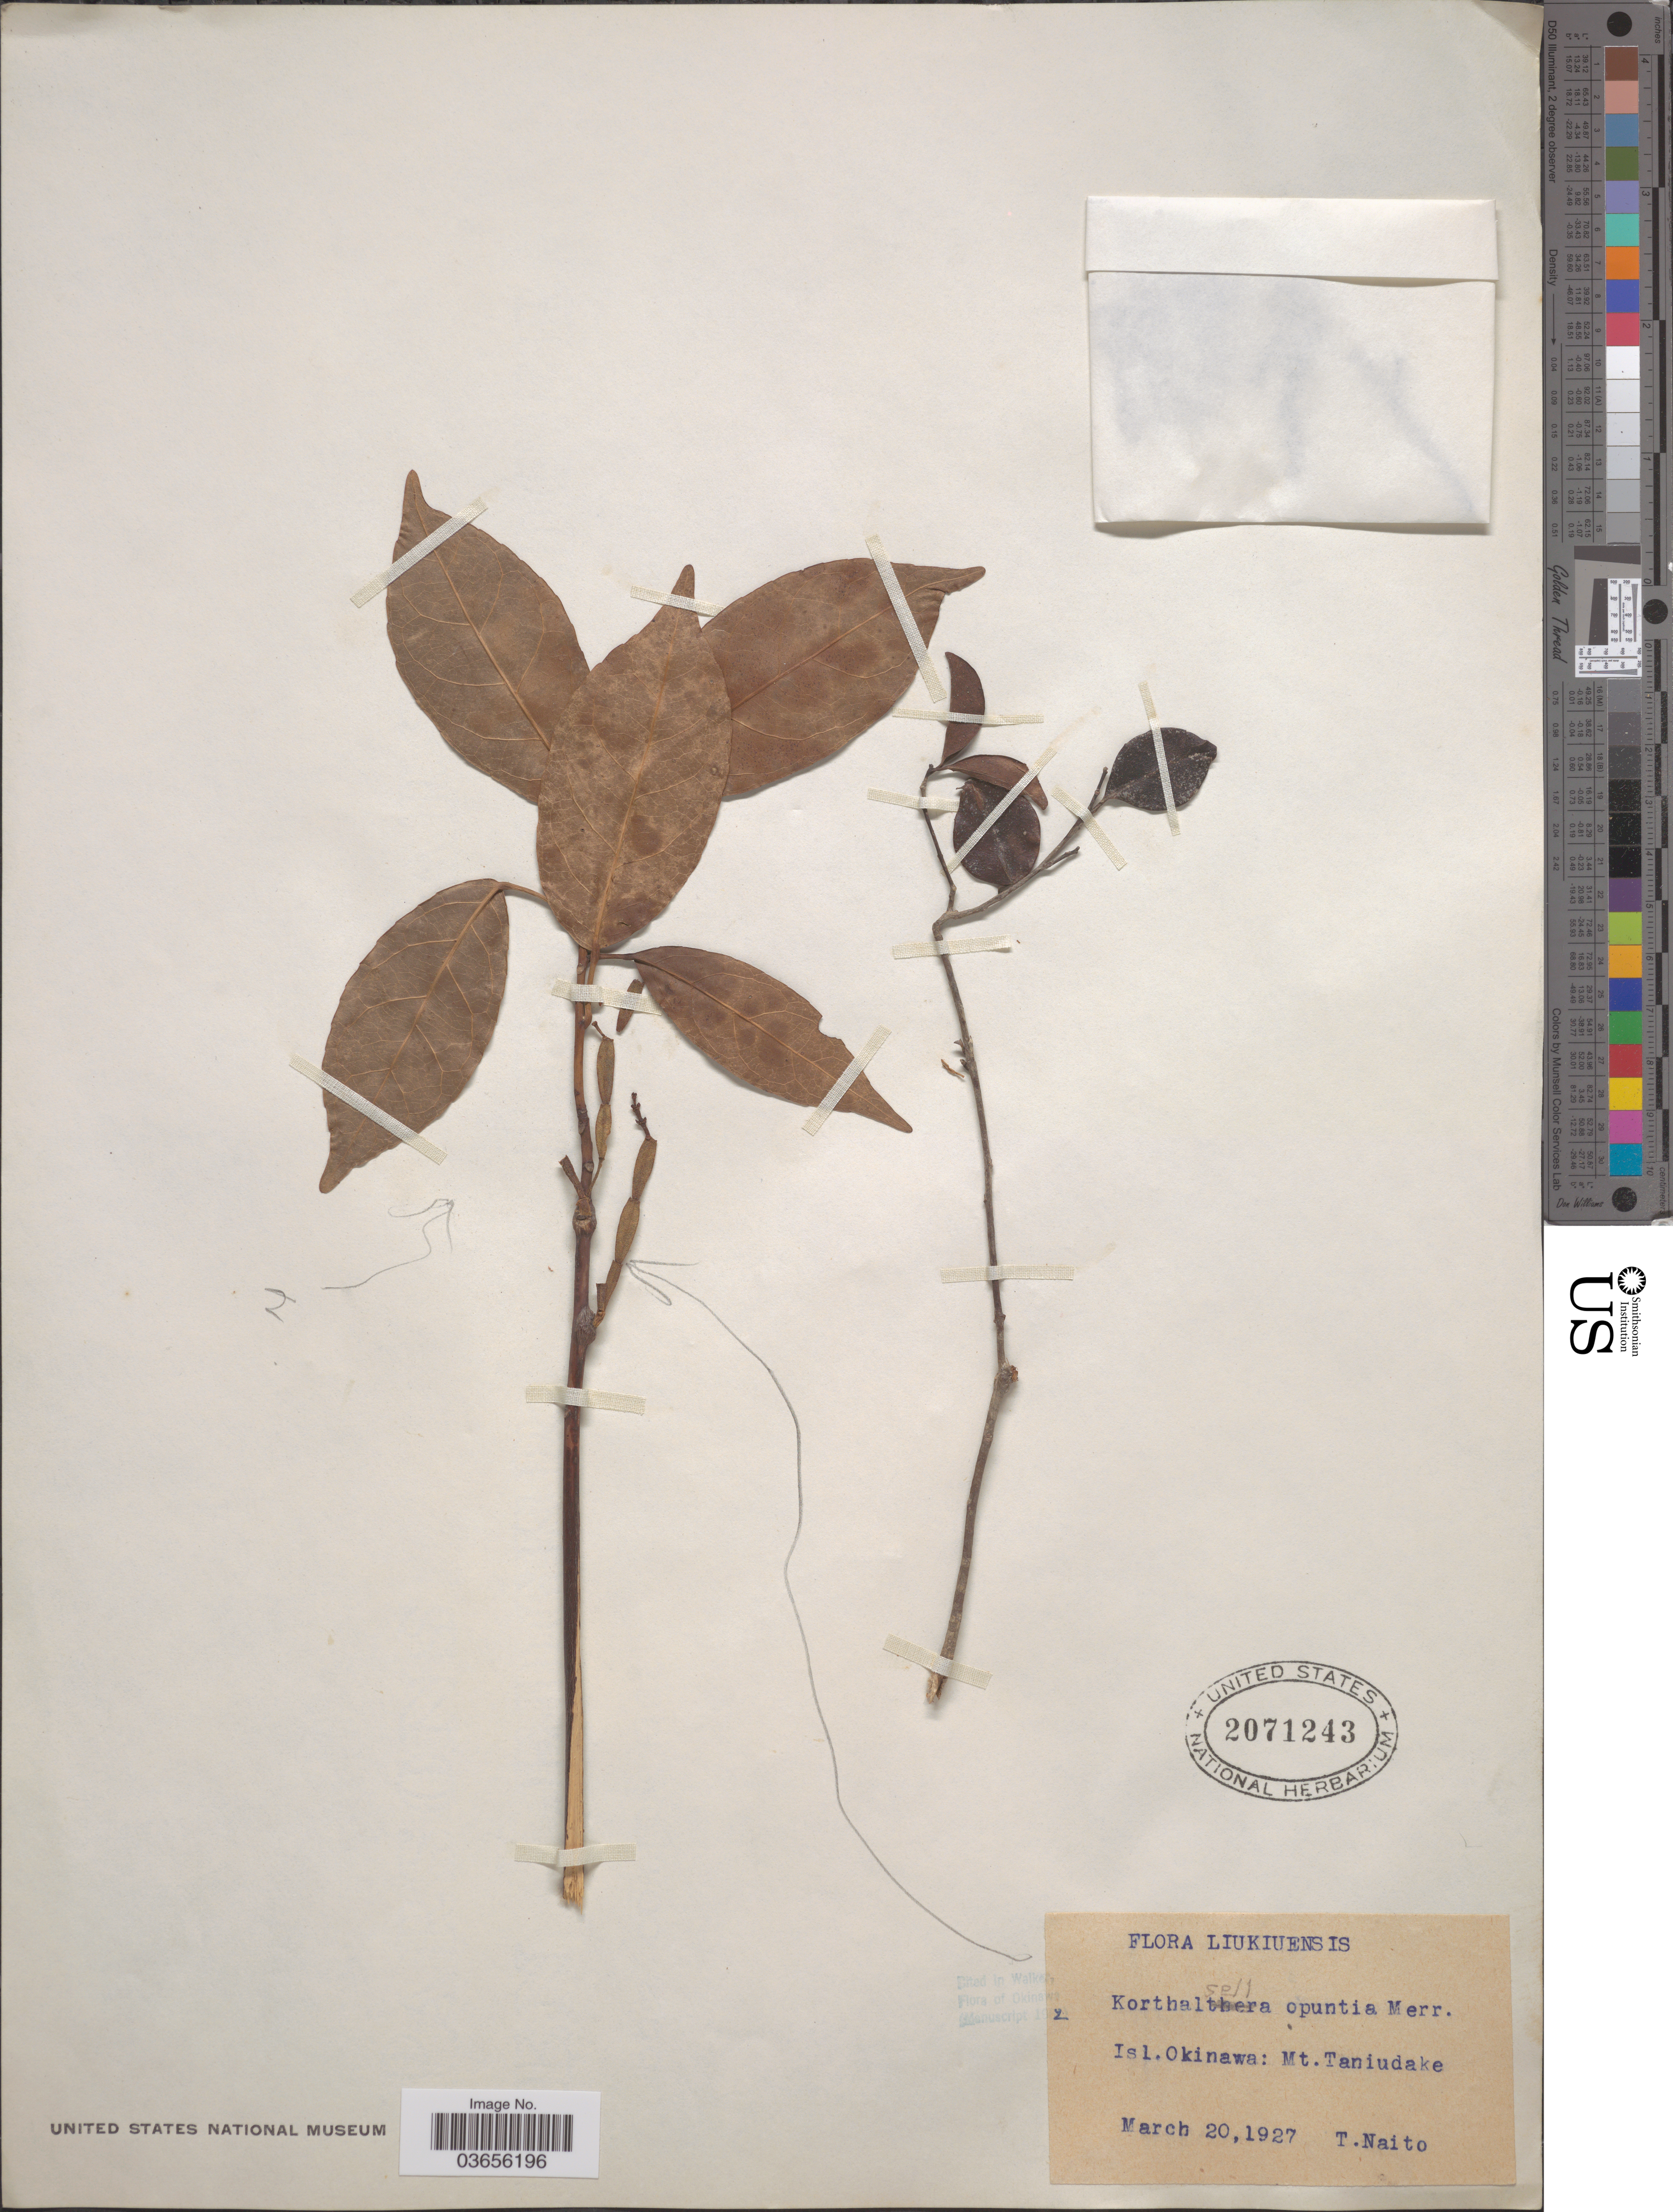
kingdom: Plantae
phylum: Tracheophyta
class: Magnoliopsida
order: Santalales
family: Viscaceae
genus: Korthalsella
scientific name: Korthalsella opuntia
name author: (Thunb.) Merr.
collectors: T. Naito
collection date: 1927-03-20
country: Japan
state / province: Okinawa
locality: Liukiuensis. Isl. Okinawa: Mt. Taniudake.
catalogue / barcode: US 2071243